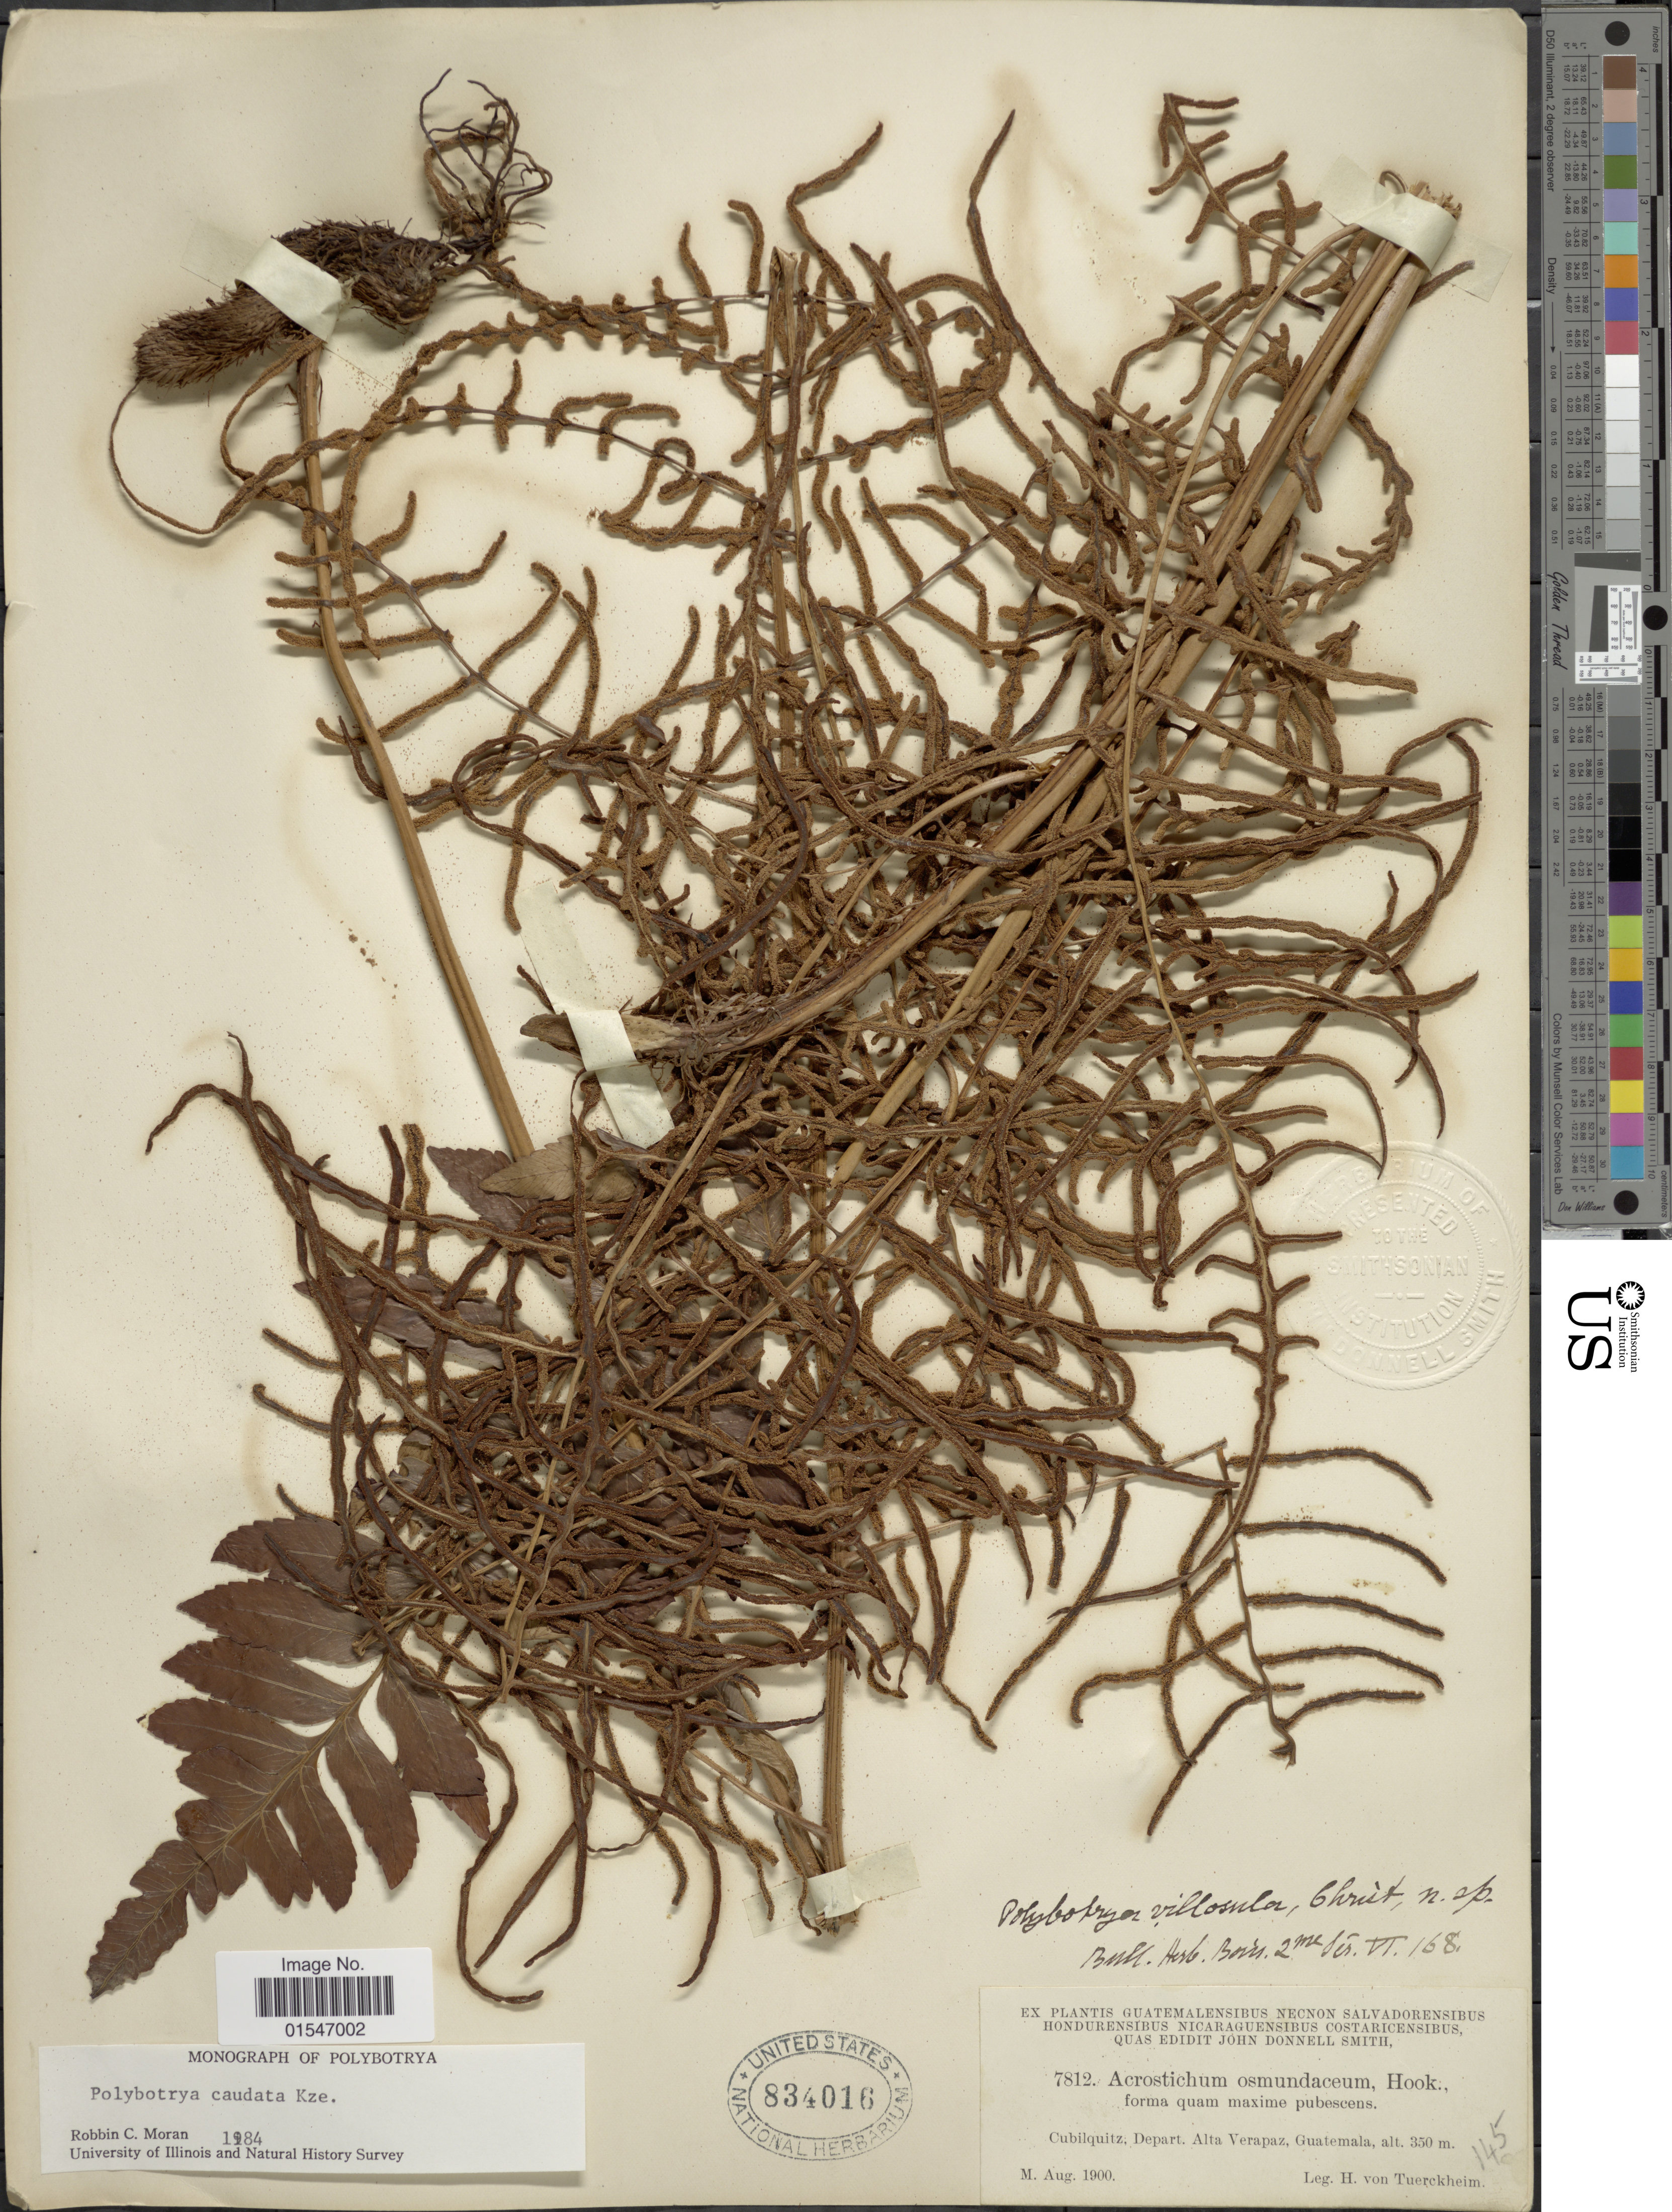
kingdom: Plantae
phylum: Tracheophyta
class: Polypodiopsida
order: Polypodiales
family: Dryopteridaceae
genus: Polybotrya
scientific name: Polybotrya caudata f. villosa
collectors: H. von Türckheim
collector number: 7812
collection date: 1900-08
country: Guatemala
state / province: Alta Verapaz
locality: Cubilquitz, Depart. Alta Verapaz, Guatemala.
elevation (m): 350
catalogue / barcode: US 834016